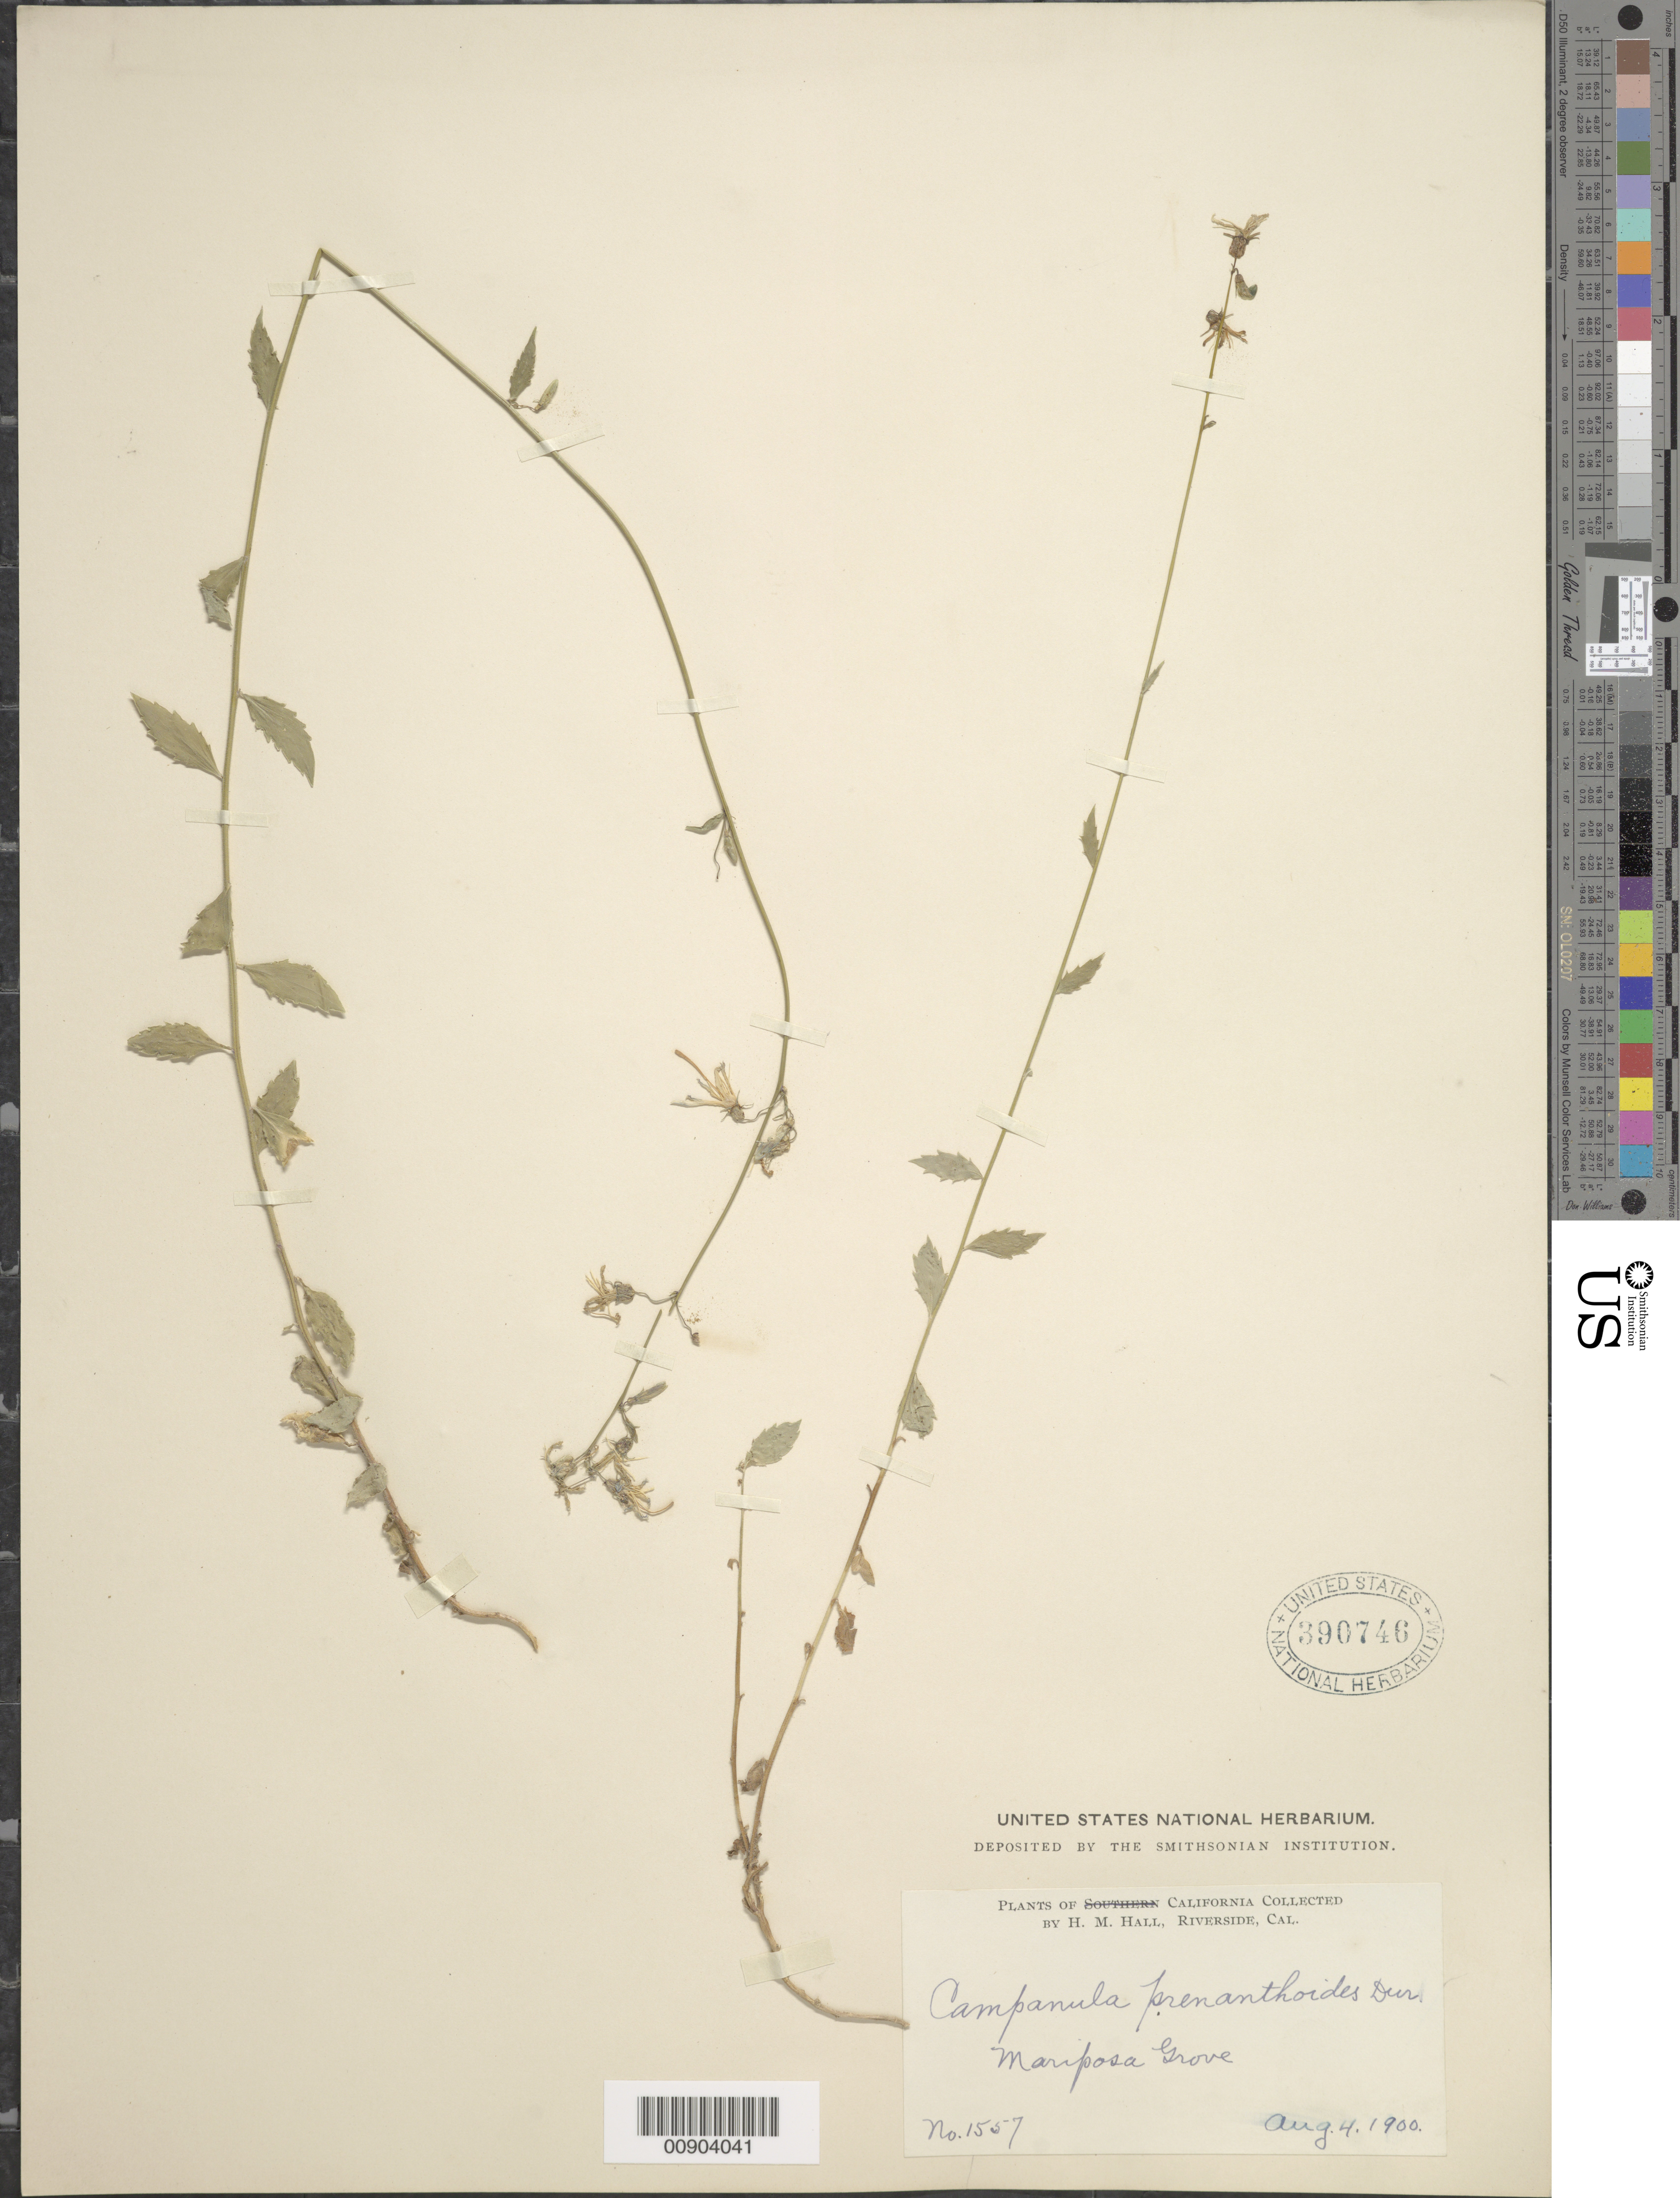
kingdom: Plantae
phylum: Tracheophyta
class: Magnoliopsida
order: Asterales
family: Campanulaceae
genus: Campanula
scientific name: Campanula prenanthoides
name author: Durand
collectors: M. Hall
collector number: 1557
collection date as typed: Aug. 4, 1900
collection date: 1900-08-04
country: United States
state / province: California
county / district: Riverside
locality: Mariposa Grove, Riverside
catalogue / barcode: US 390746